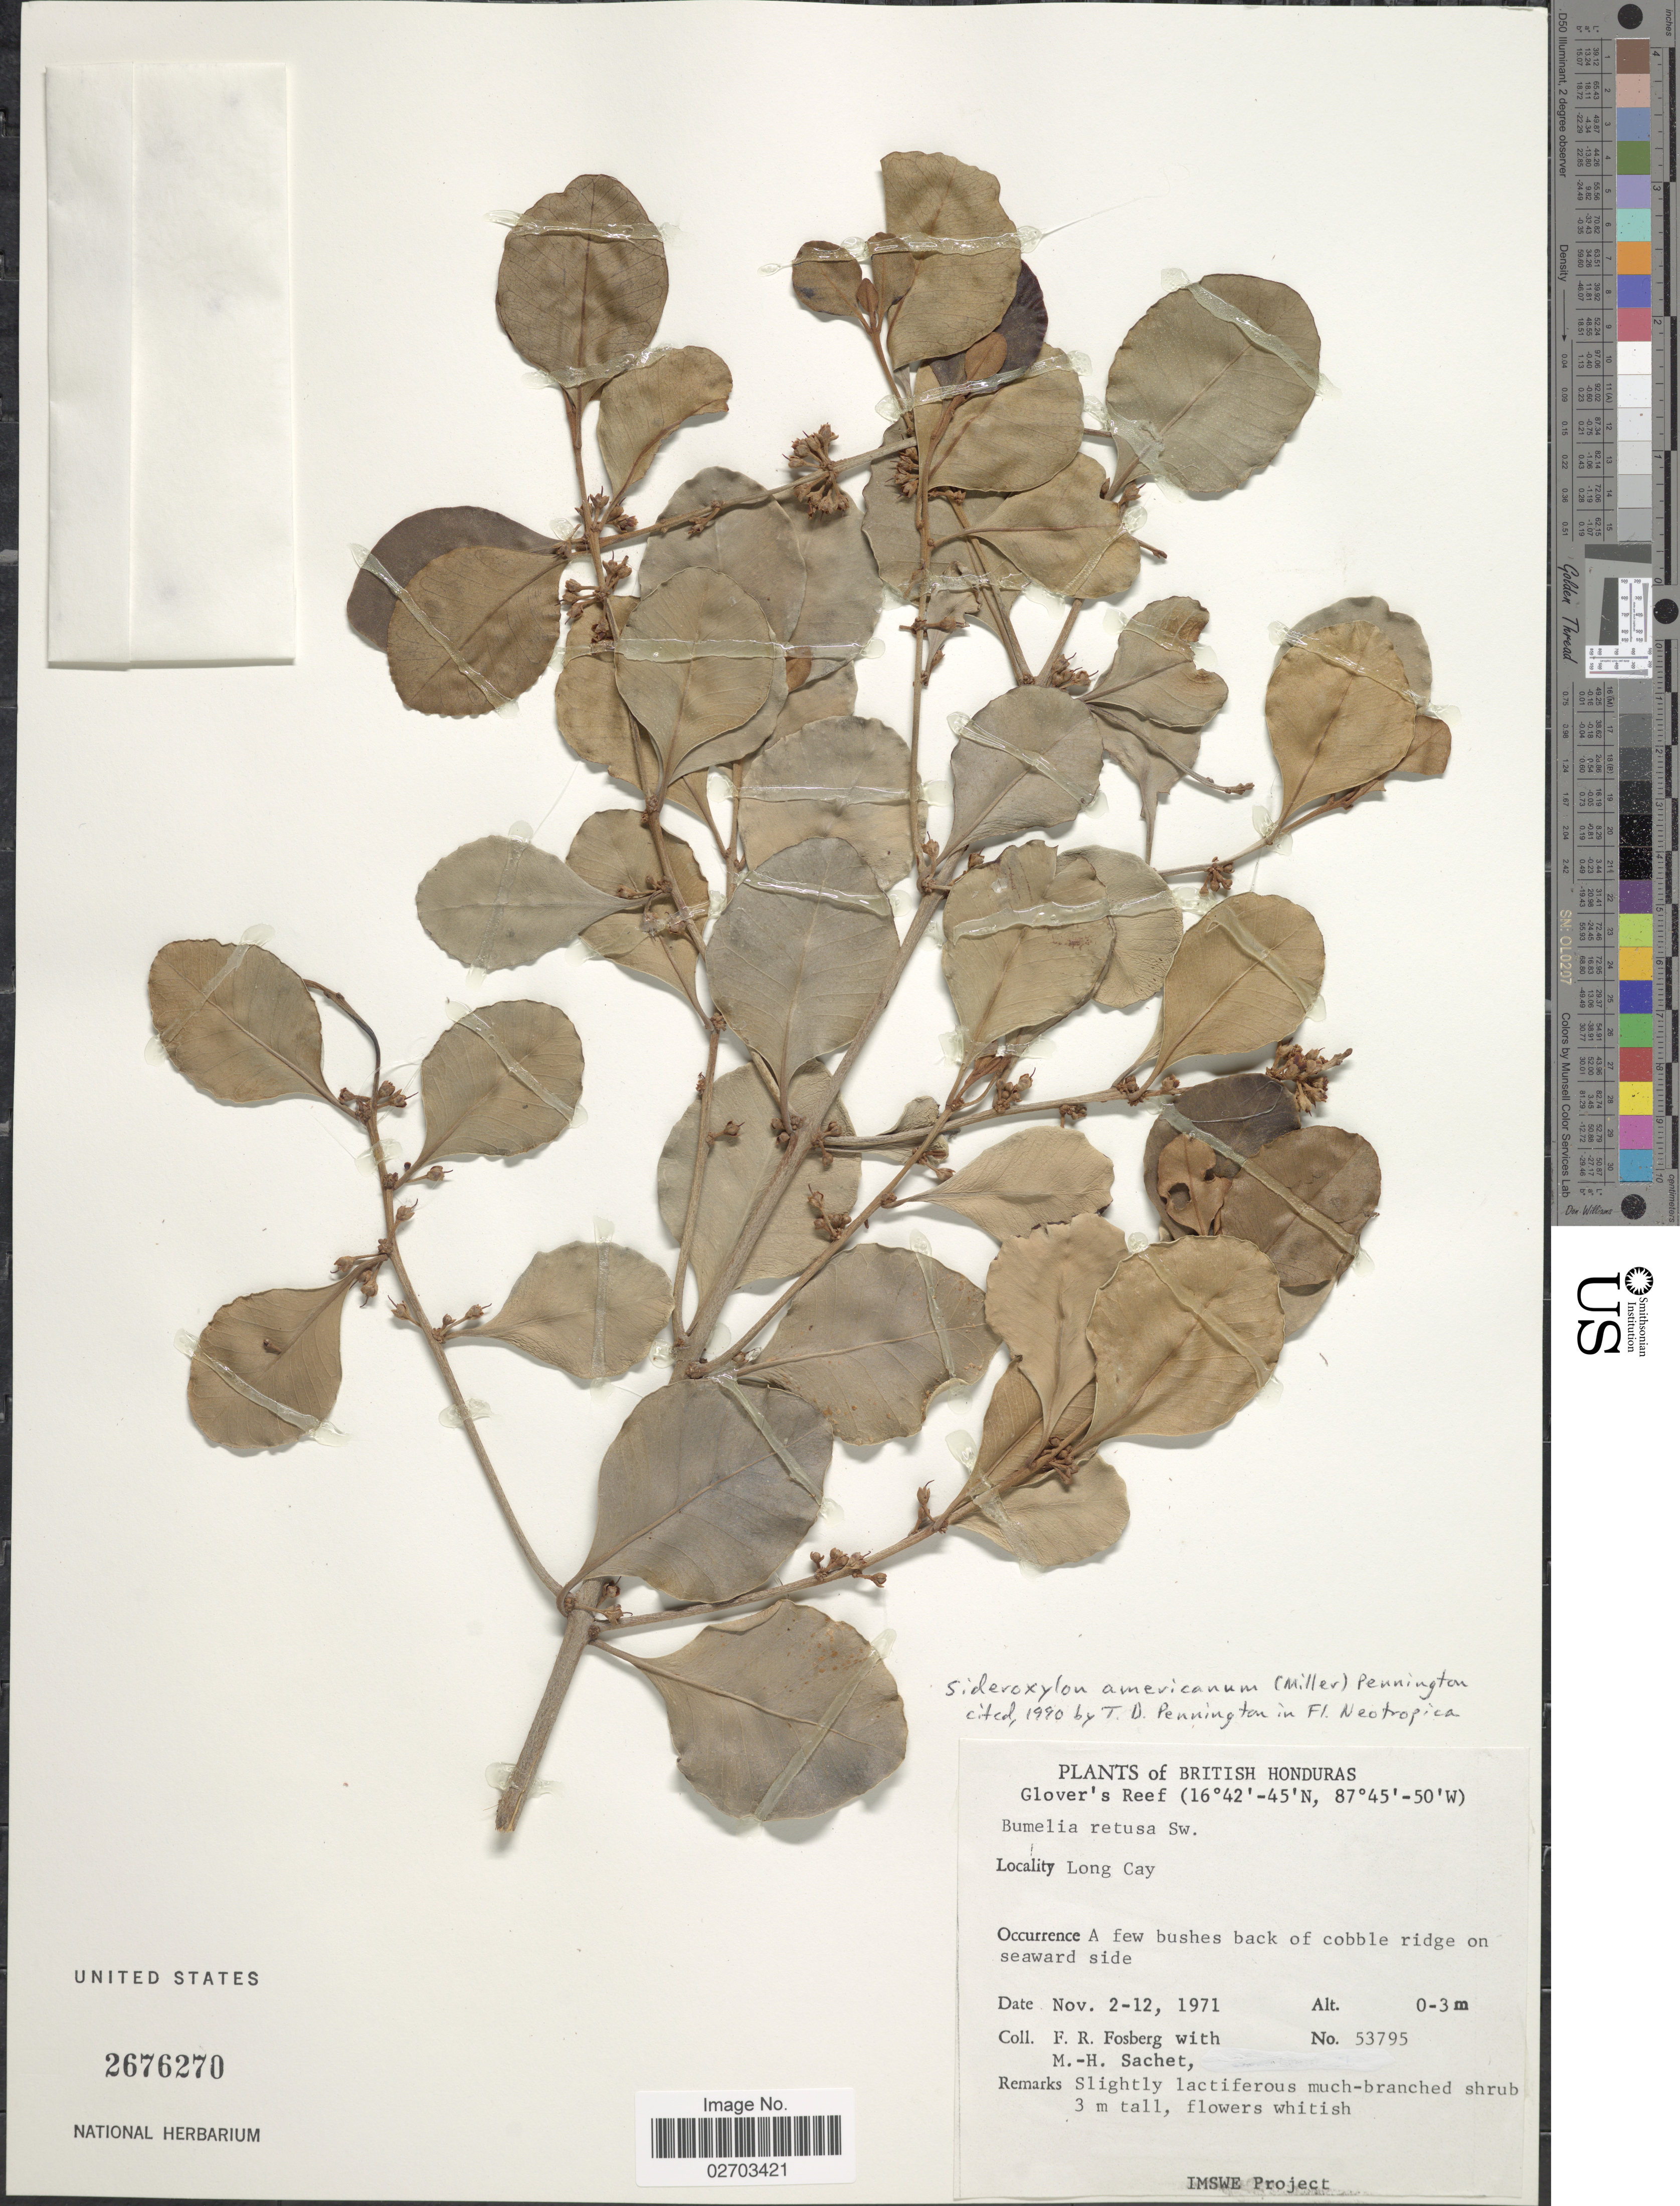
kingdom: Plantae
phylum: Tracheophyta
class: Magnoliopsida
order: Ericales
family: Sapotaceae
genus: Sideroxylon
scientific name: Sideroxylon americanum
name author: (Mill.) T.D. Penn.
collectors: F. R. Fosberg & M.-H. Sachet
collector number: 53795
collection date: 1971-11-02/1971-11-12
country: Belize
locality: British Honduras, Glover's Reef, Long Cay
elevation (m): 0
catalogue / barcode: US 2676270